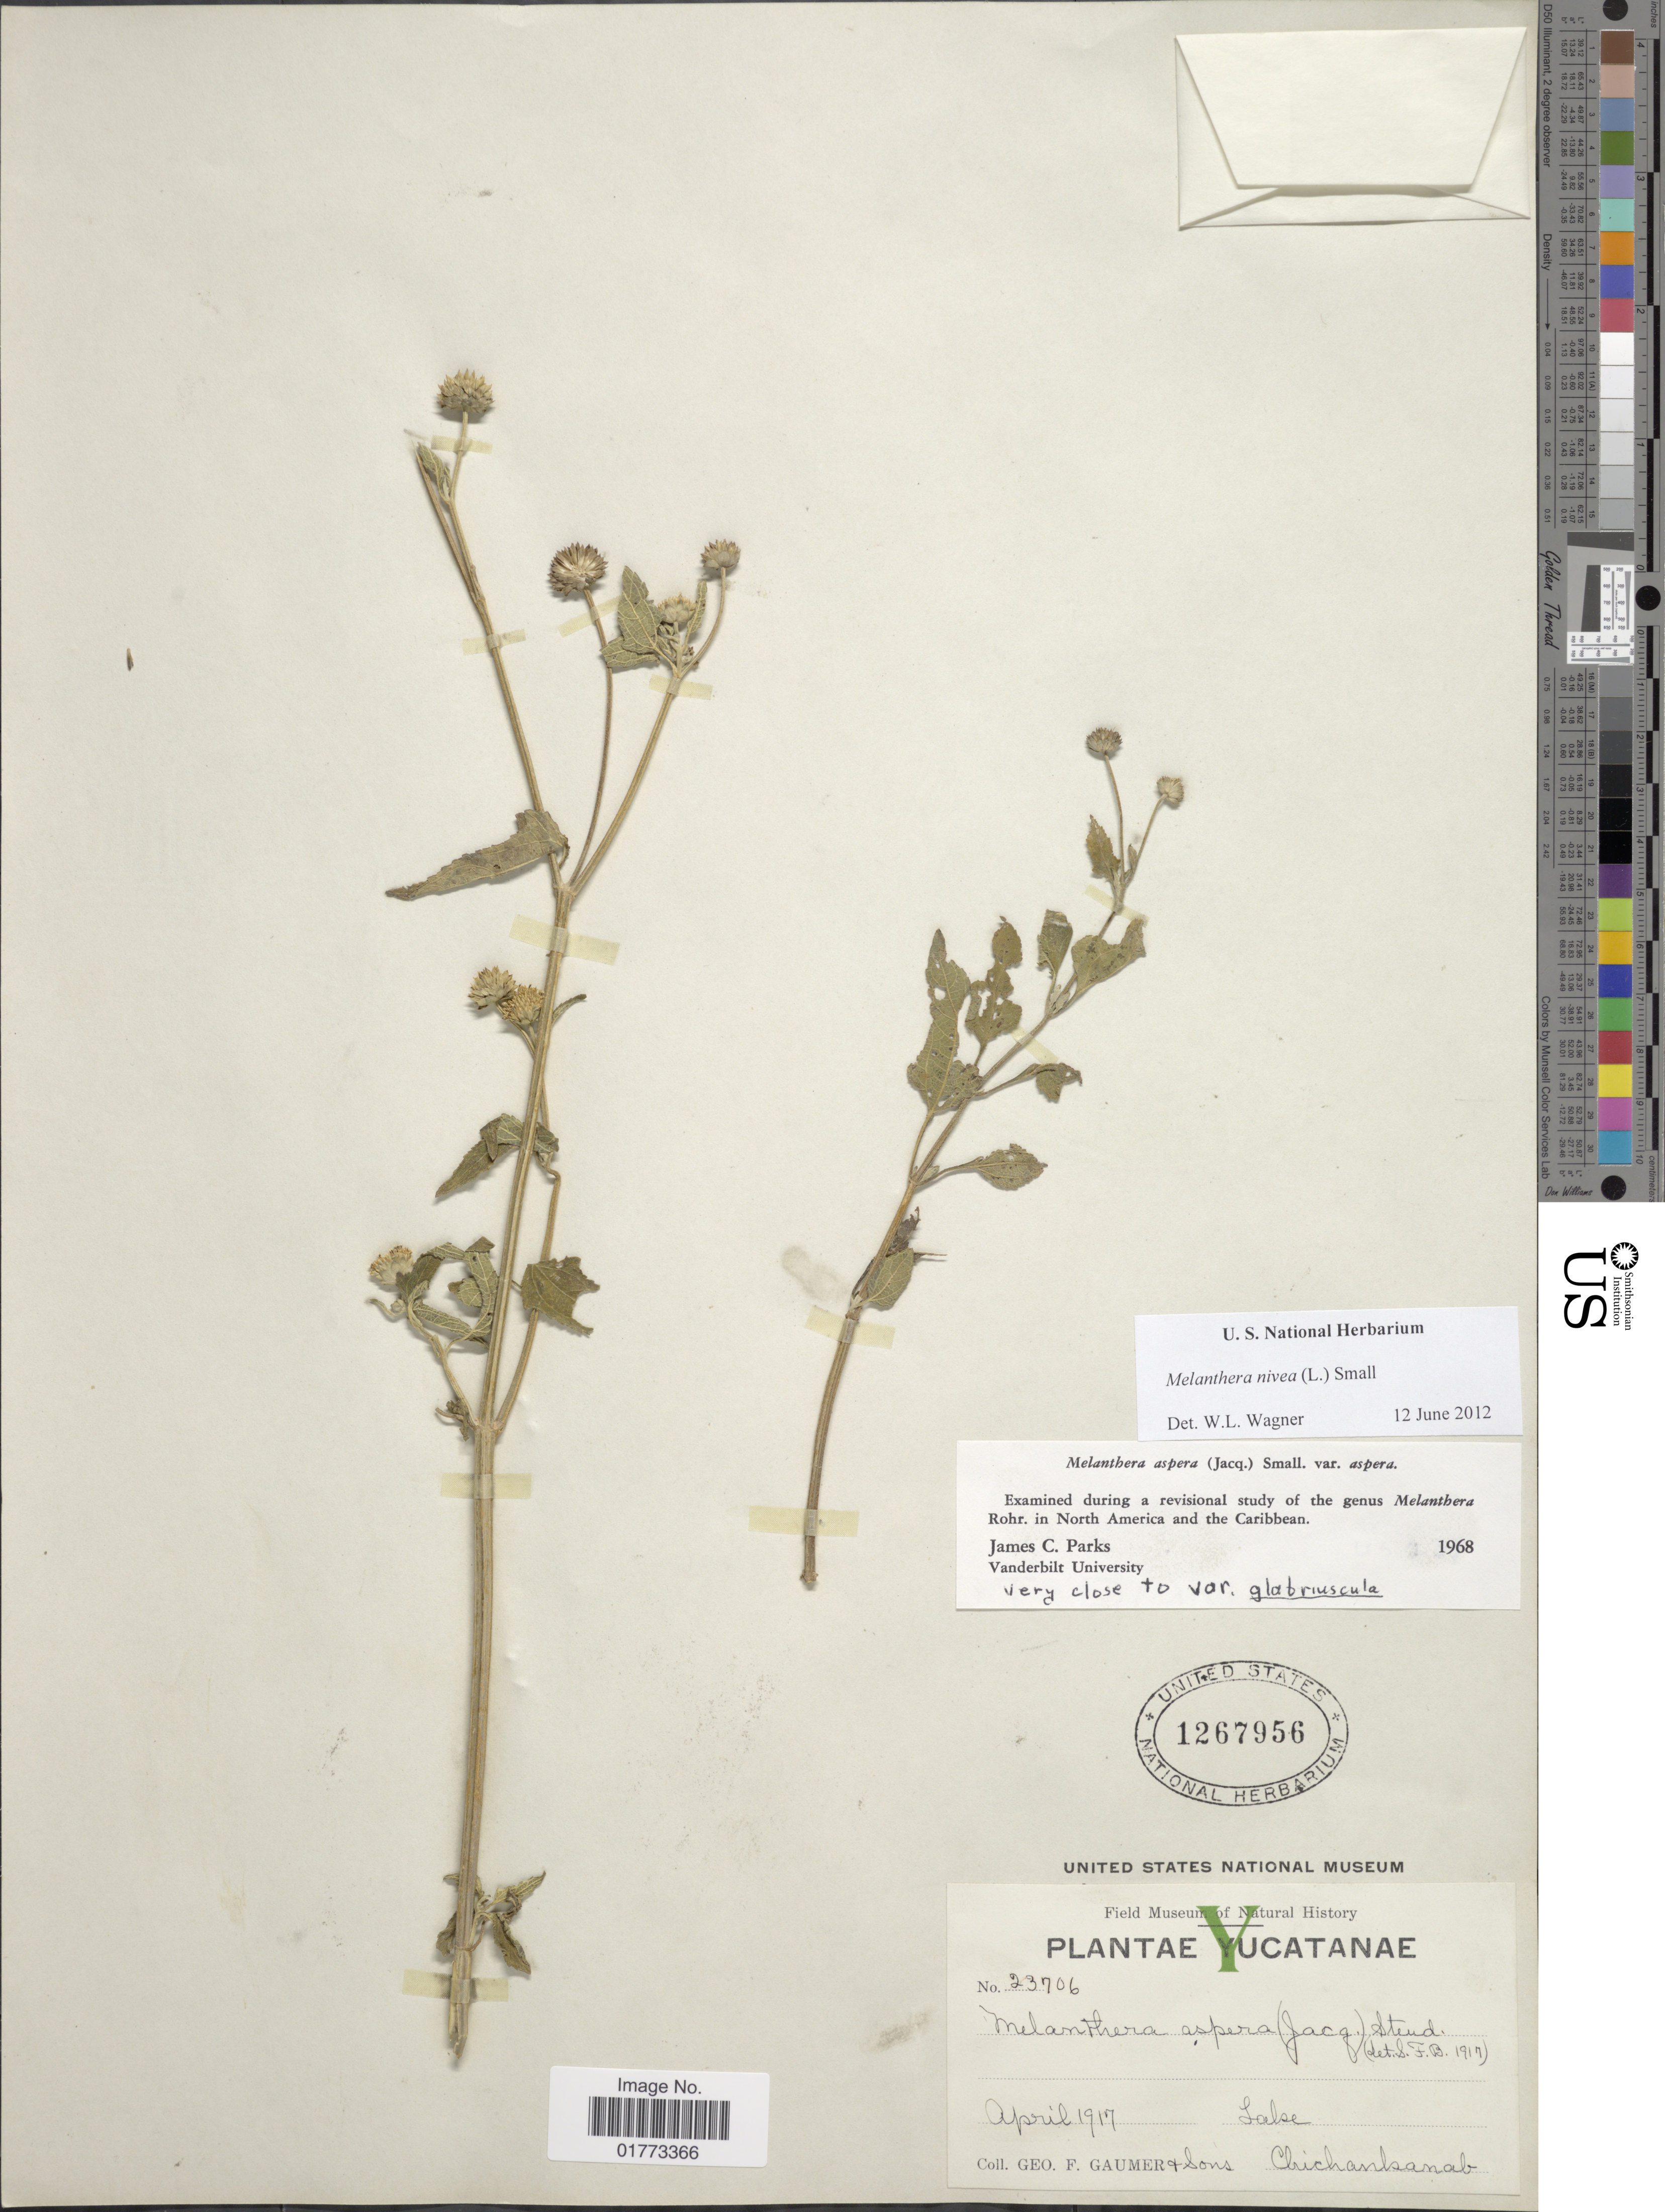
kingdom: Plantae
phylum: Tracheophyta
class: Magnoliopsida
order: Asterales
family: Asteraceae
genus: Melanthera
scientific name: Melanthera nivea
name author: (L.) Small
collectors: G. F. Gaumer & et al.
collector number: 23706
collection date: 1917-04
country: Mexico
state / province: Yucatán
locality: Lake Chichankanab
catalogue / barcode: US 1267956